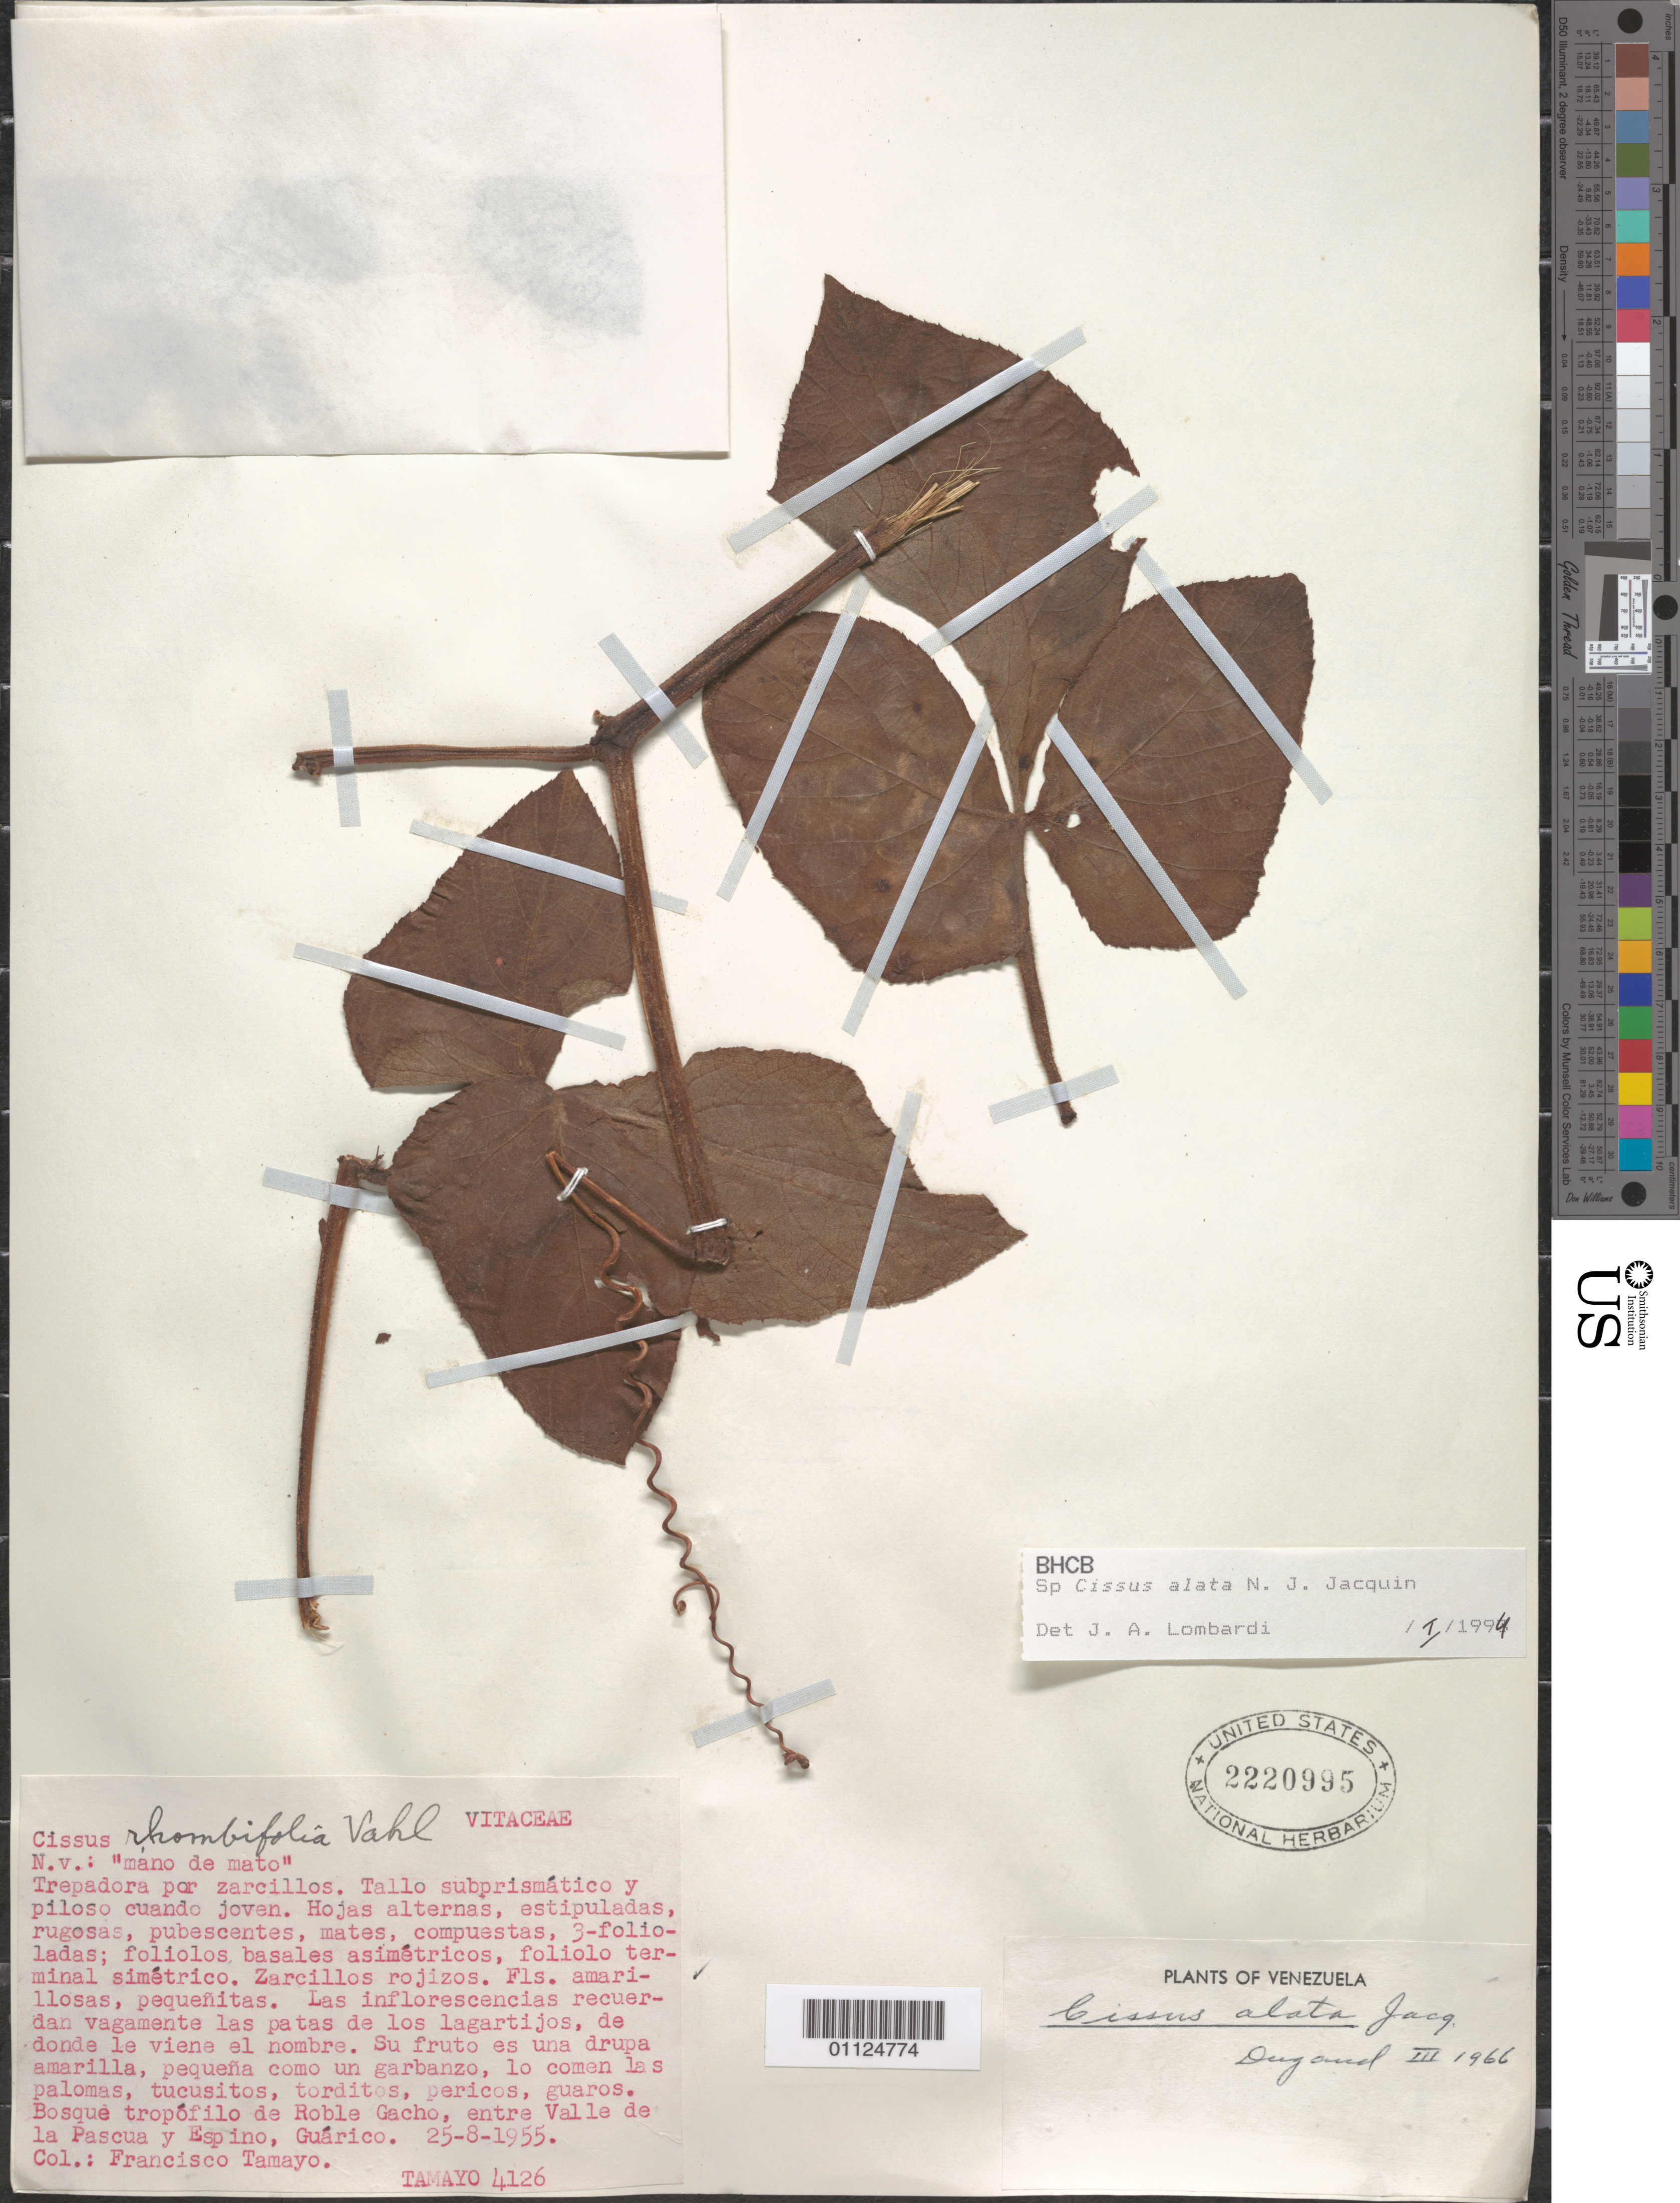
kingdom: Plantae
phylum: Tracheophyta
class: Magnoliopsida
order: Vitales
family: Vitaceae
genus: Cissus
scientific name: Cissus alata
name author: Jacq.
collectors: F. Tamayo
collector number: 4126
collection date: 1955-08-25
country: Venezuela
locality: Bosque tropofilo de Roble Gacho, entre Valle de la Pascua y Espino, Guarico.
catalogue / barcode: US 2220995